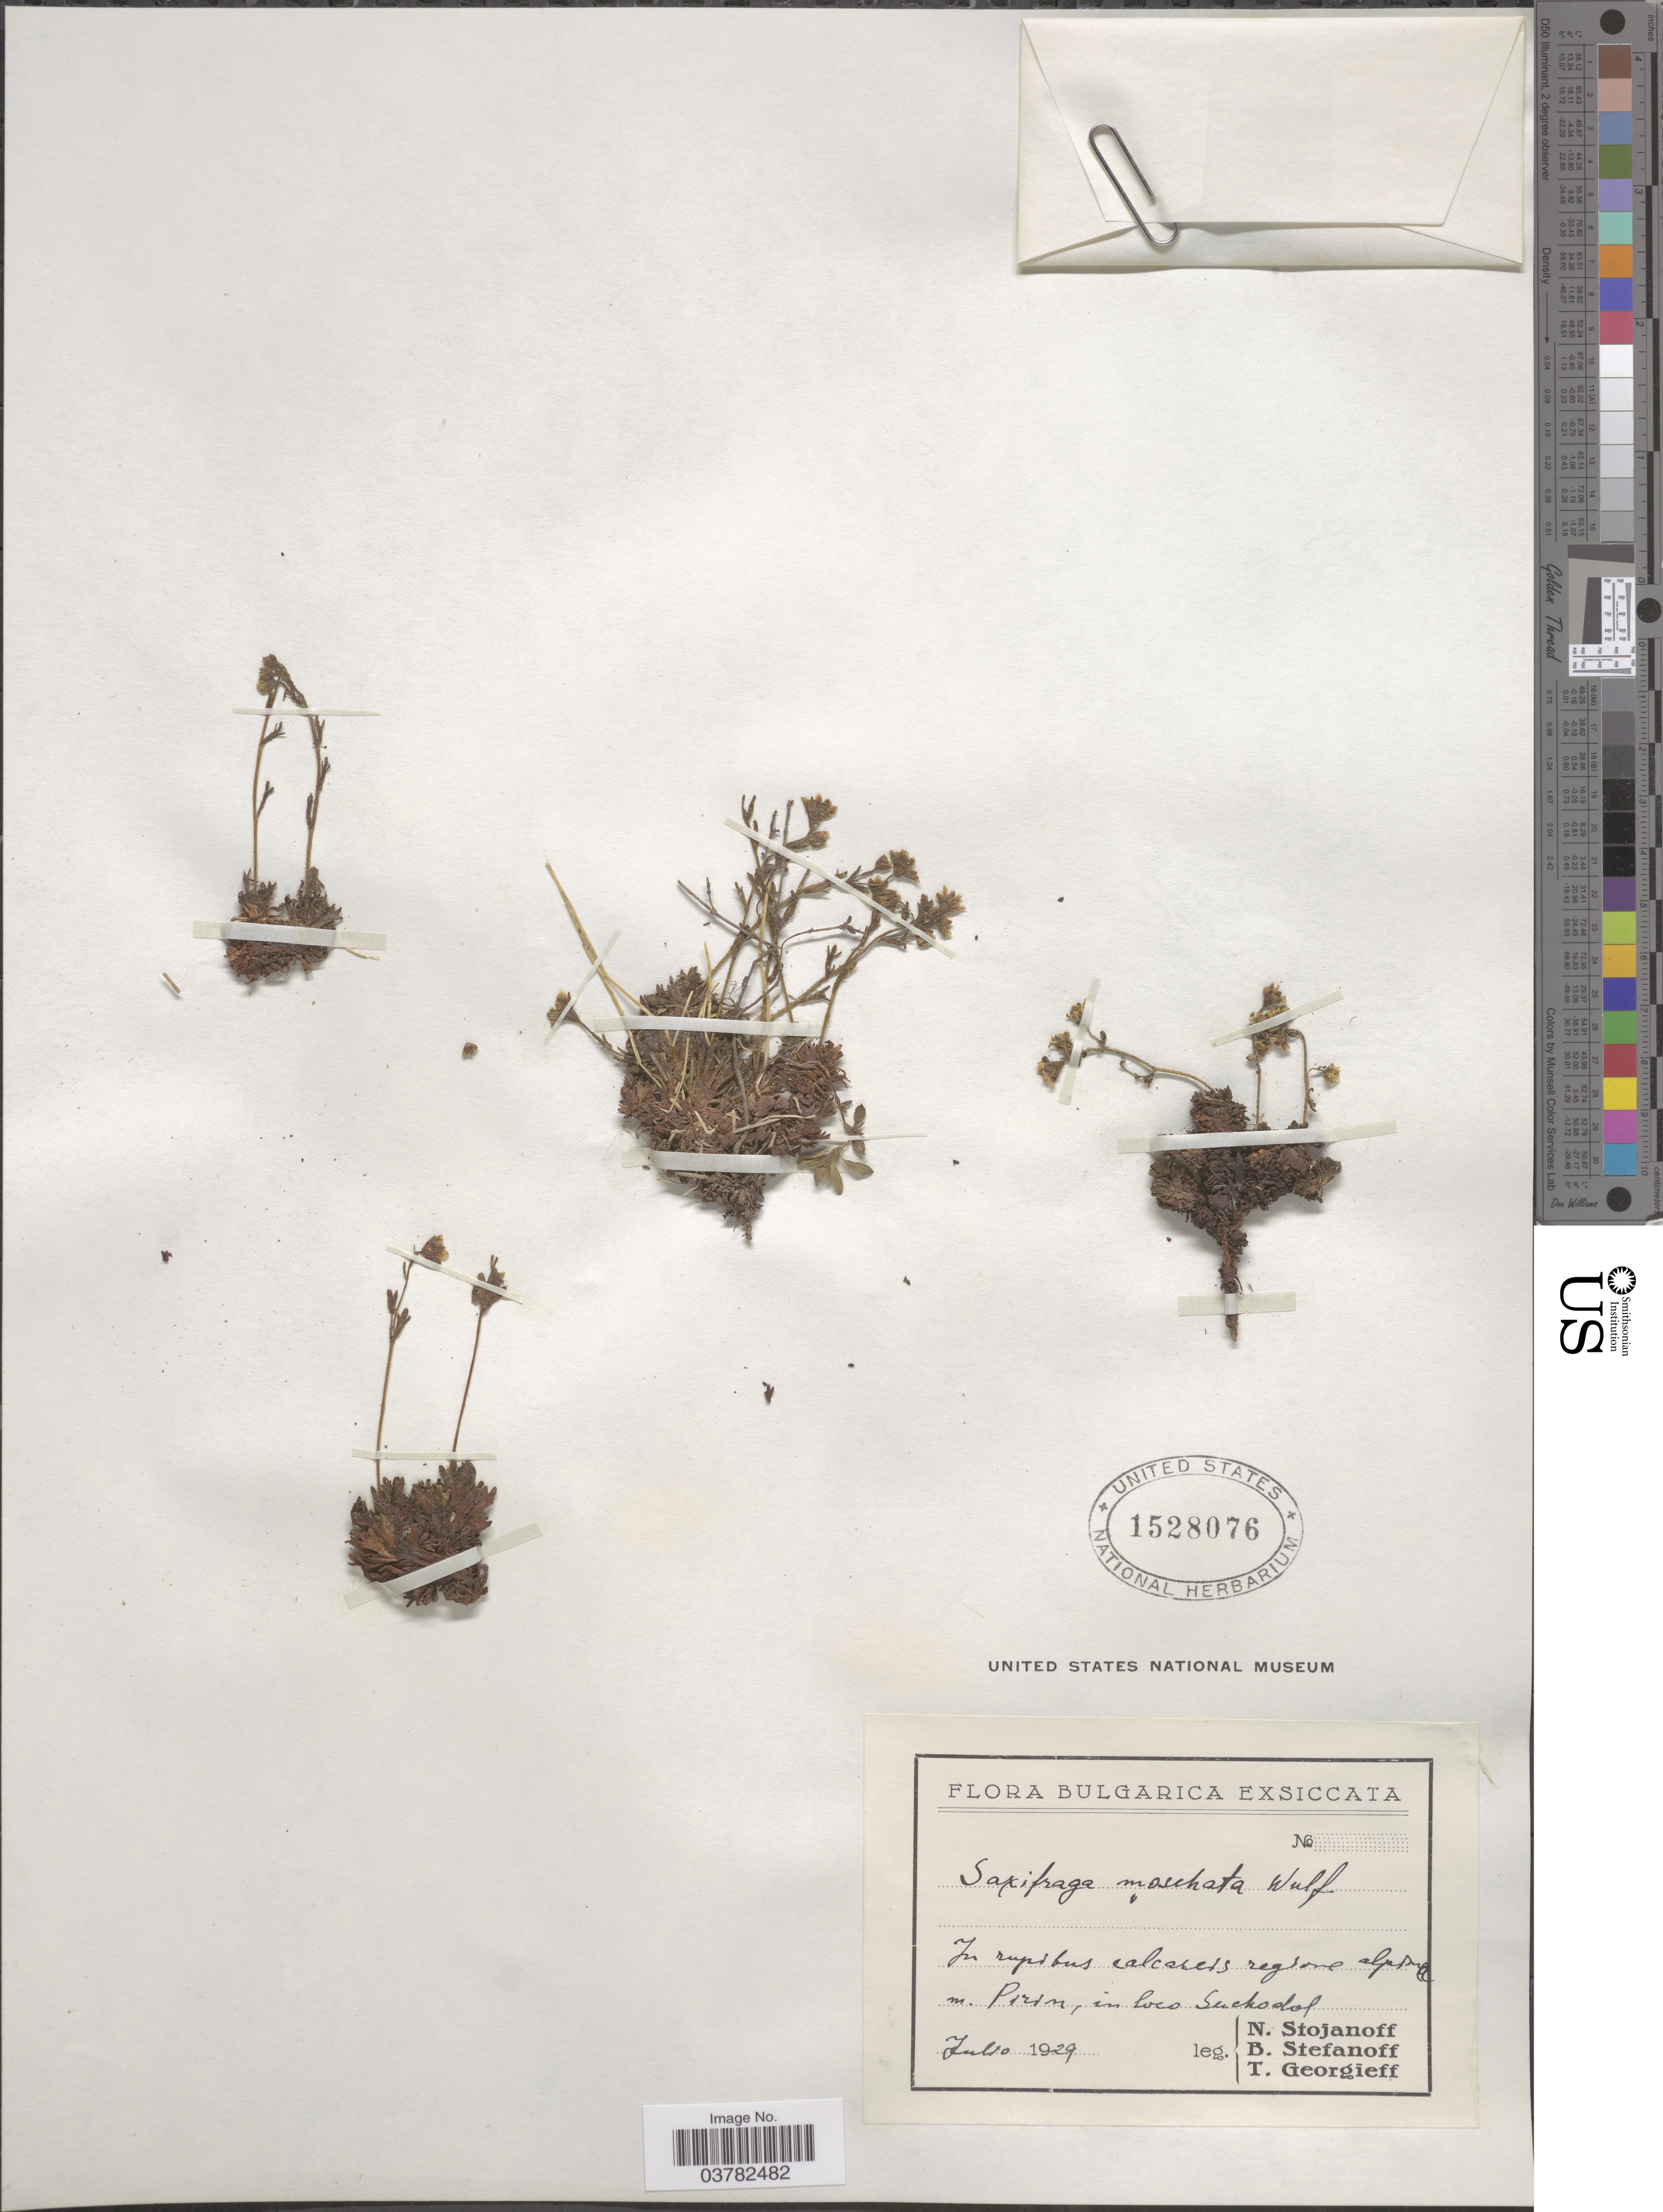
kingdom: Plantae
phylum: Tracheophyta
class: Magnoliopsida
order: Saxifragales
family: Saxifragaceae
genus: Saxifraga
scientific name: Saxifraga moschata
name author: Wulfen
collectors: N. Stojanoff, B. Stefanoff & T. Georgieff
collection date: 1929-07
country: Bulgaria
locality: In rupibus calcareis regione alpine m. Pirin, in loco Suchodol.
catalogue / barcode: US 1528076